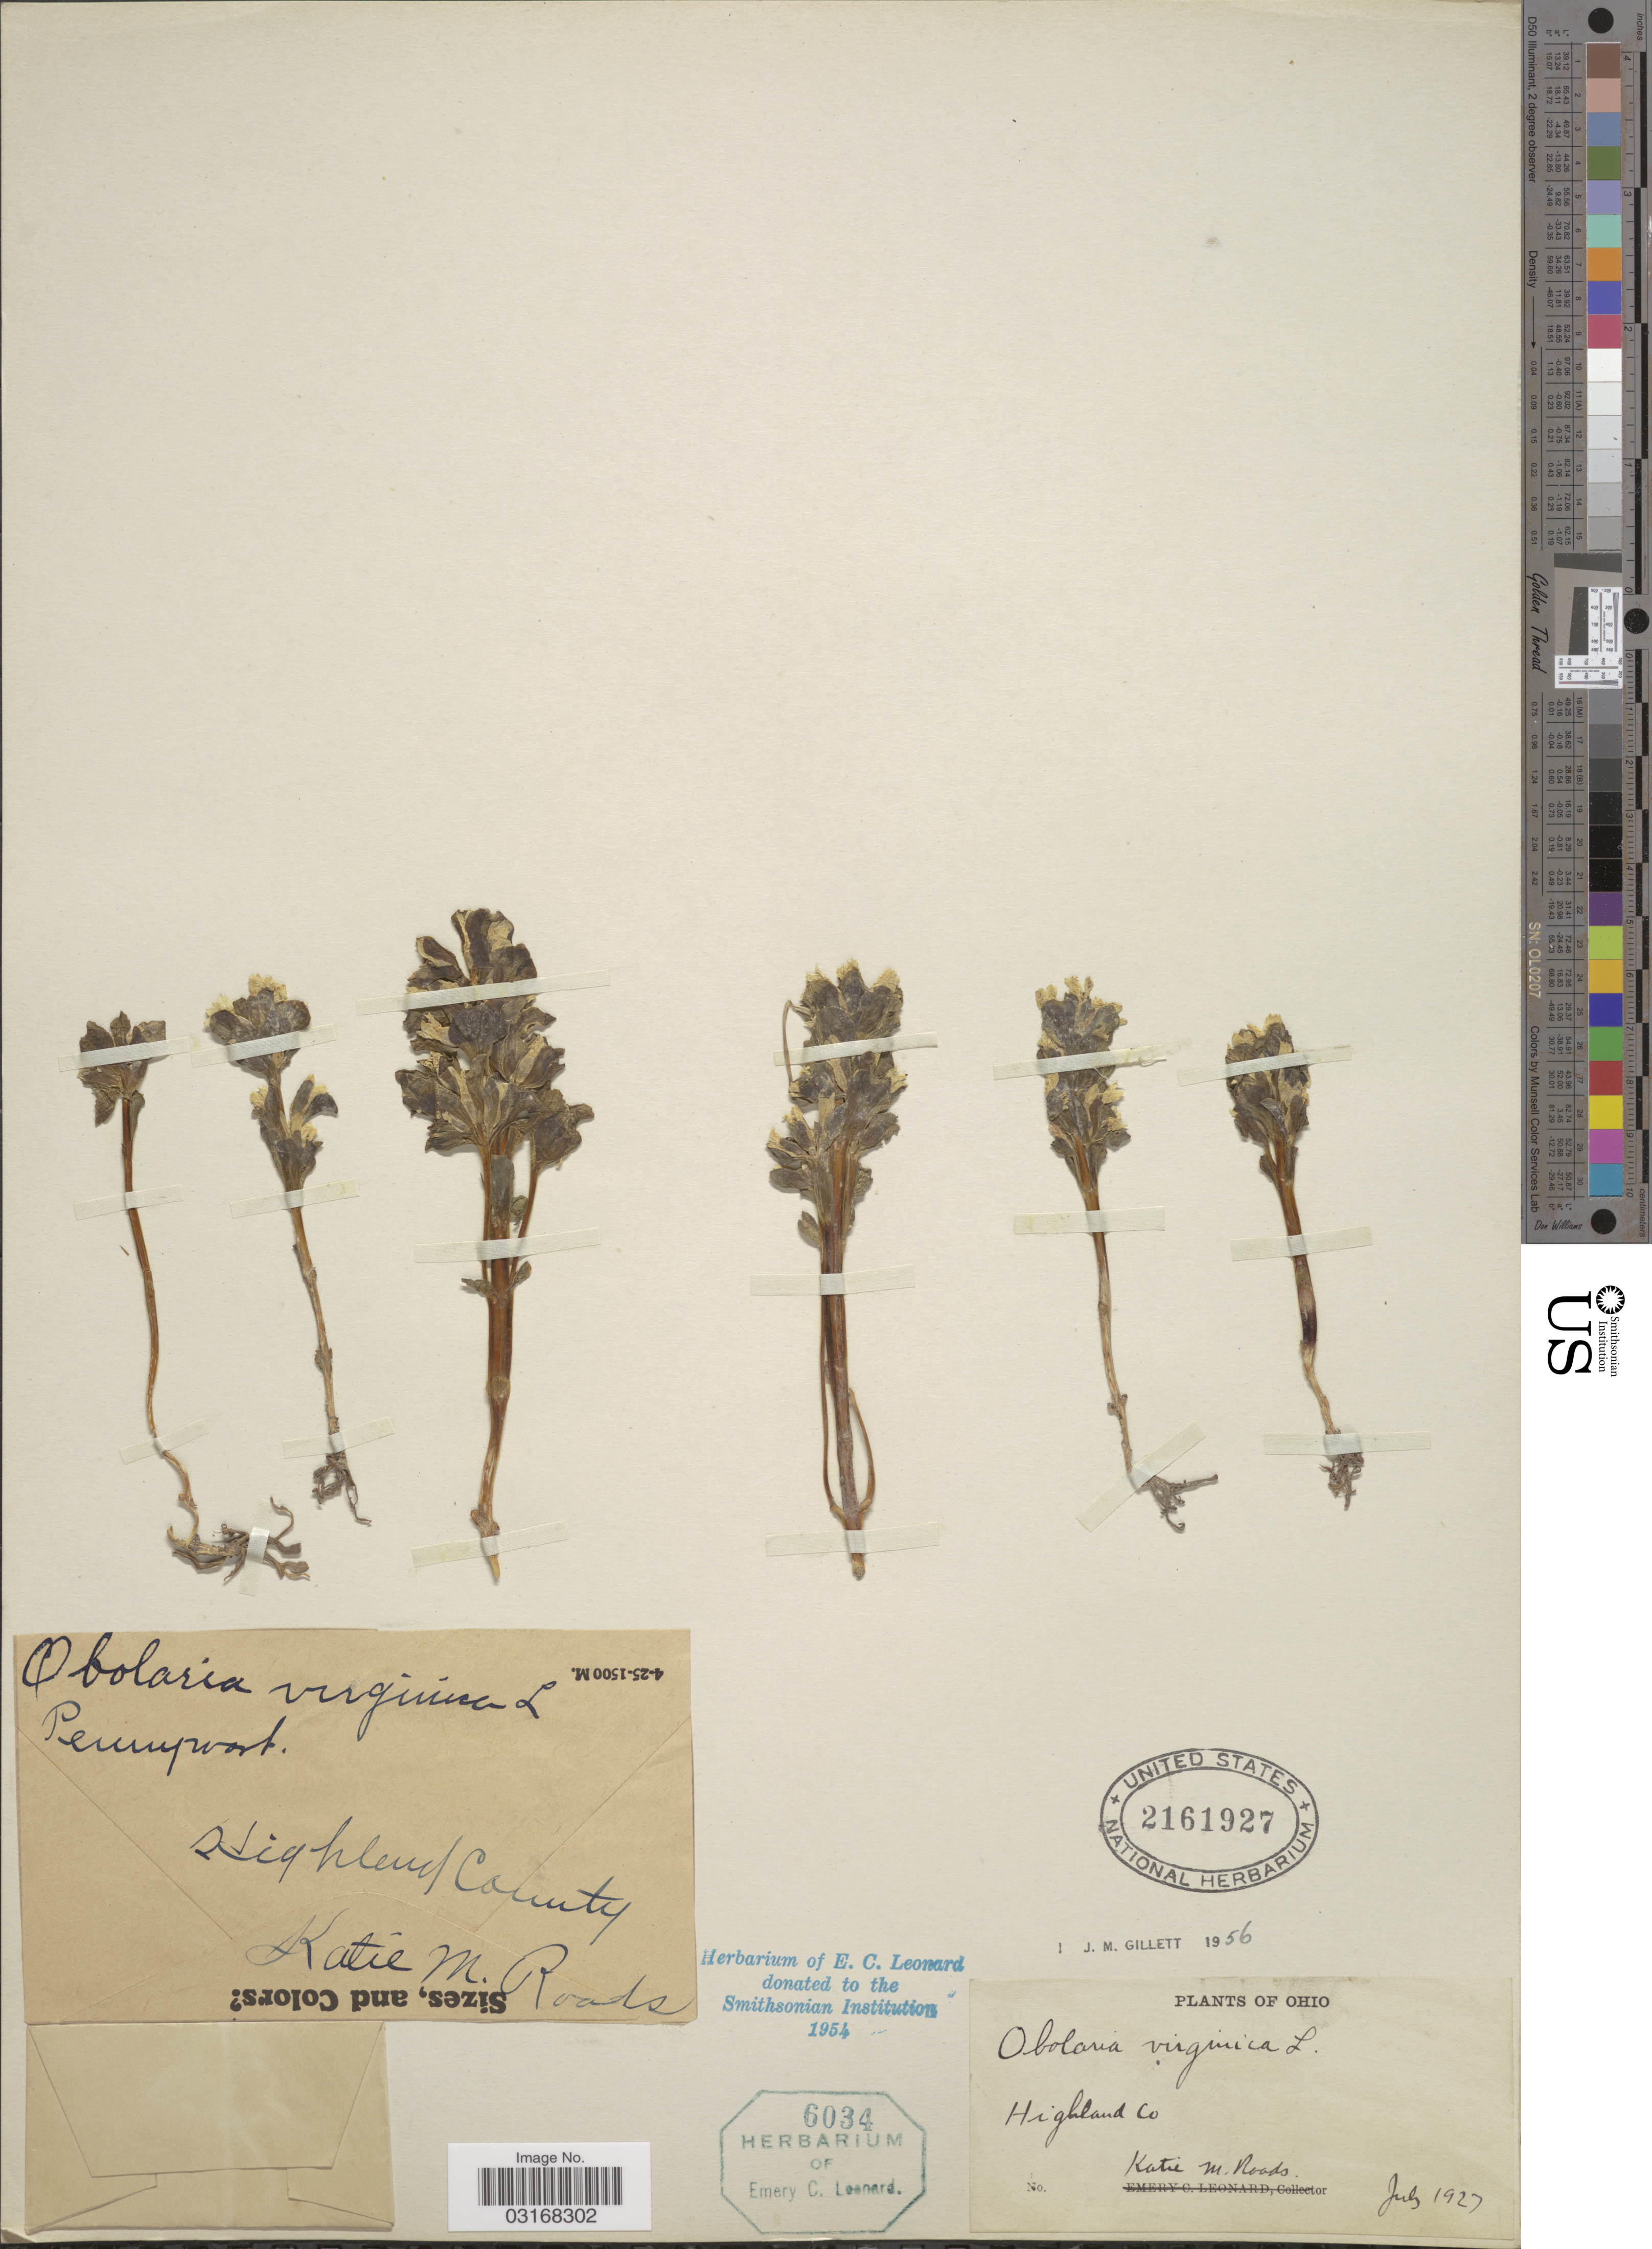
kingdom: Plantae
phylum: Tracheophyta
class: Magnoliopsida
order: Gentianales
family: Gentianaceae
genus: Obolaria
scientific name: Obolaria virginica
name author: L.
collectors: K. Roads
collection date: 1927-07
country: United States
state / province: Ohio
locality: Highland County.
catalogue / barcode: US 2161927